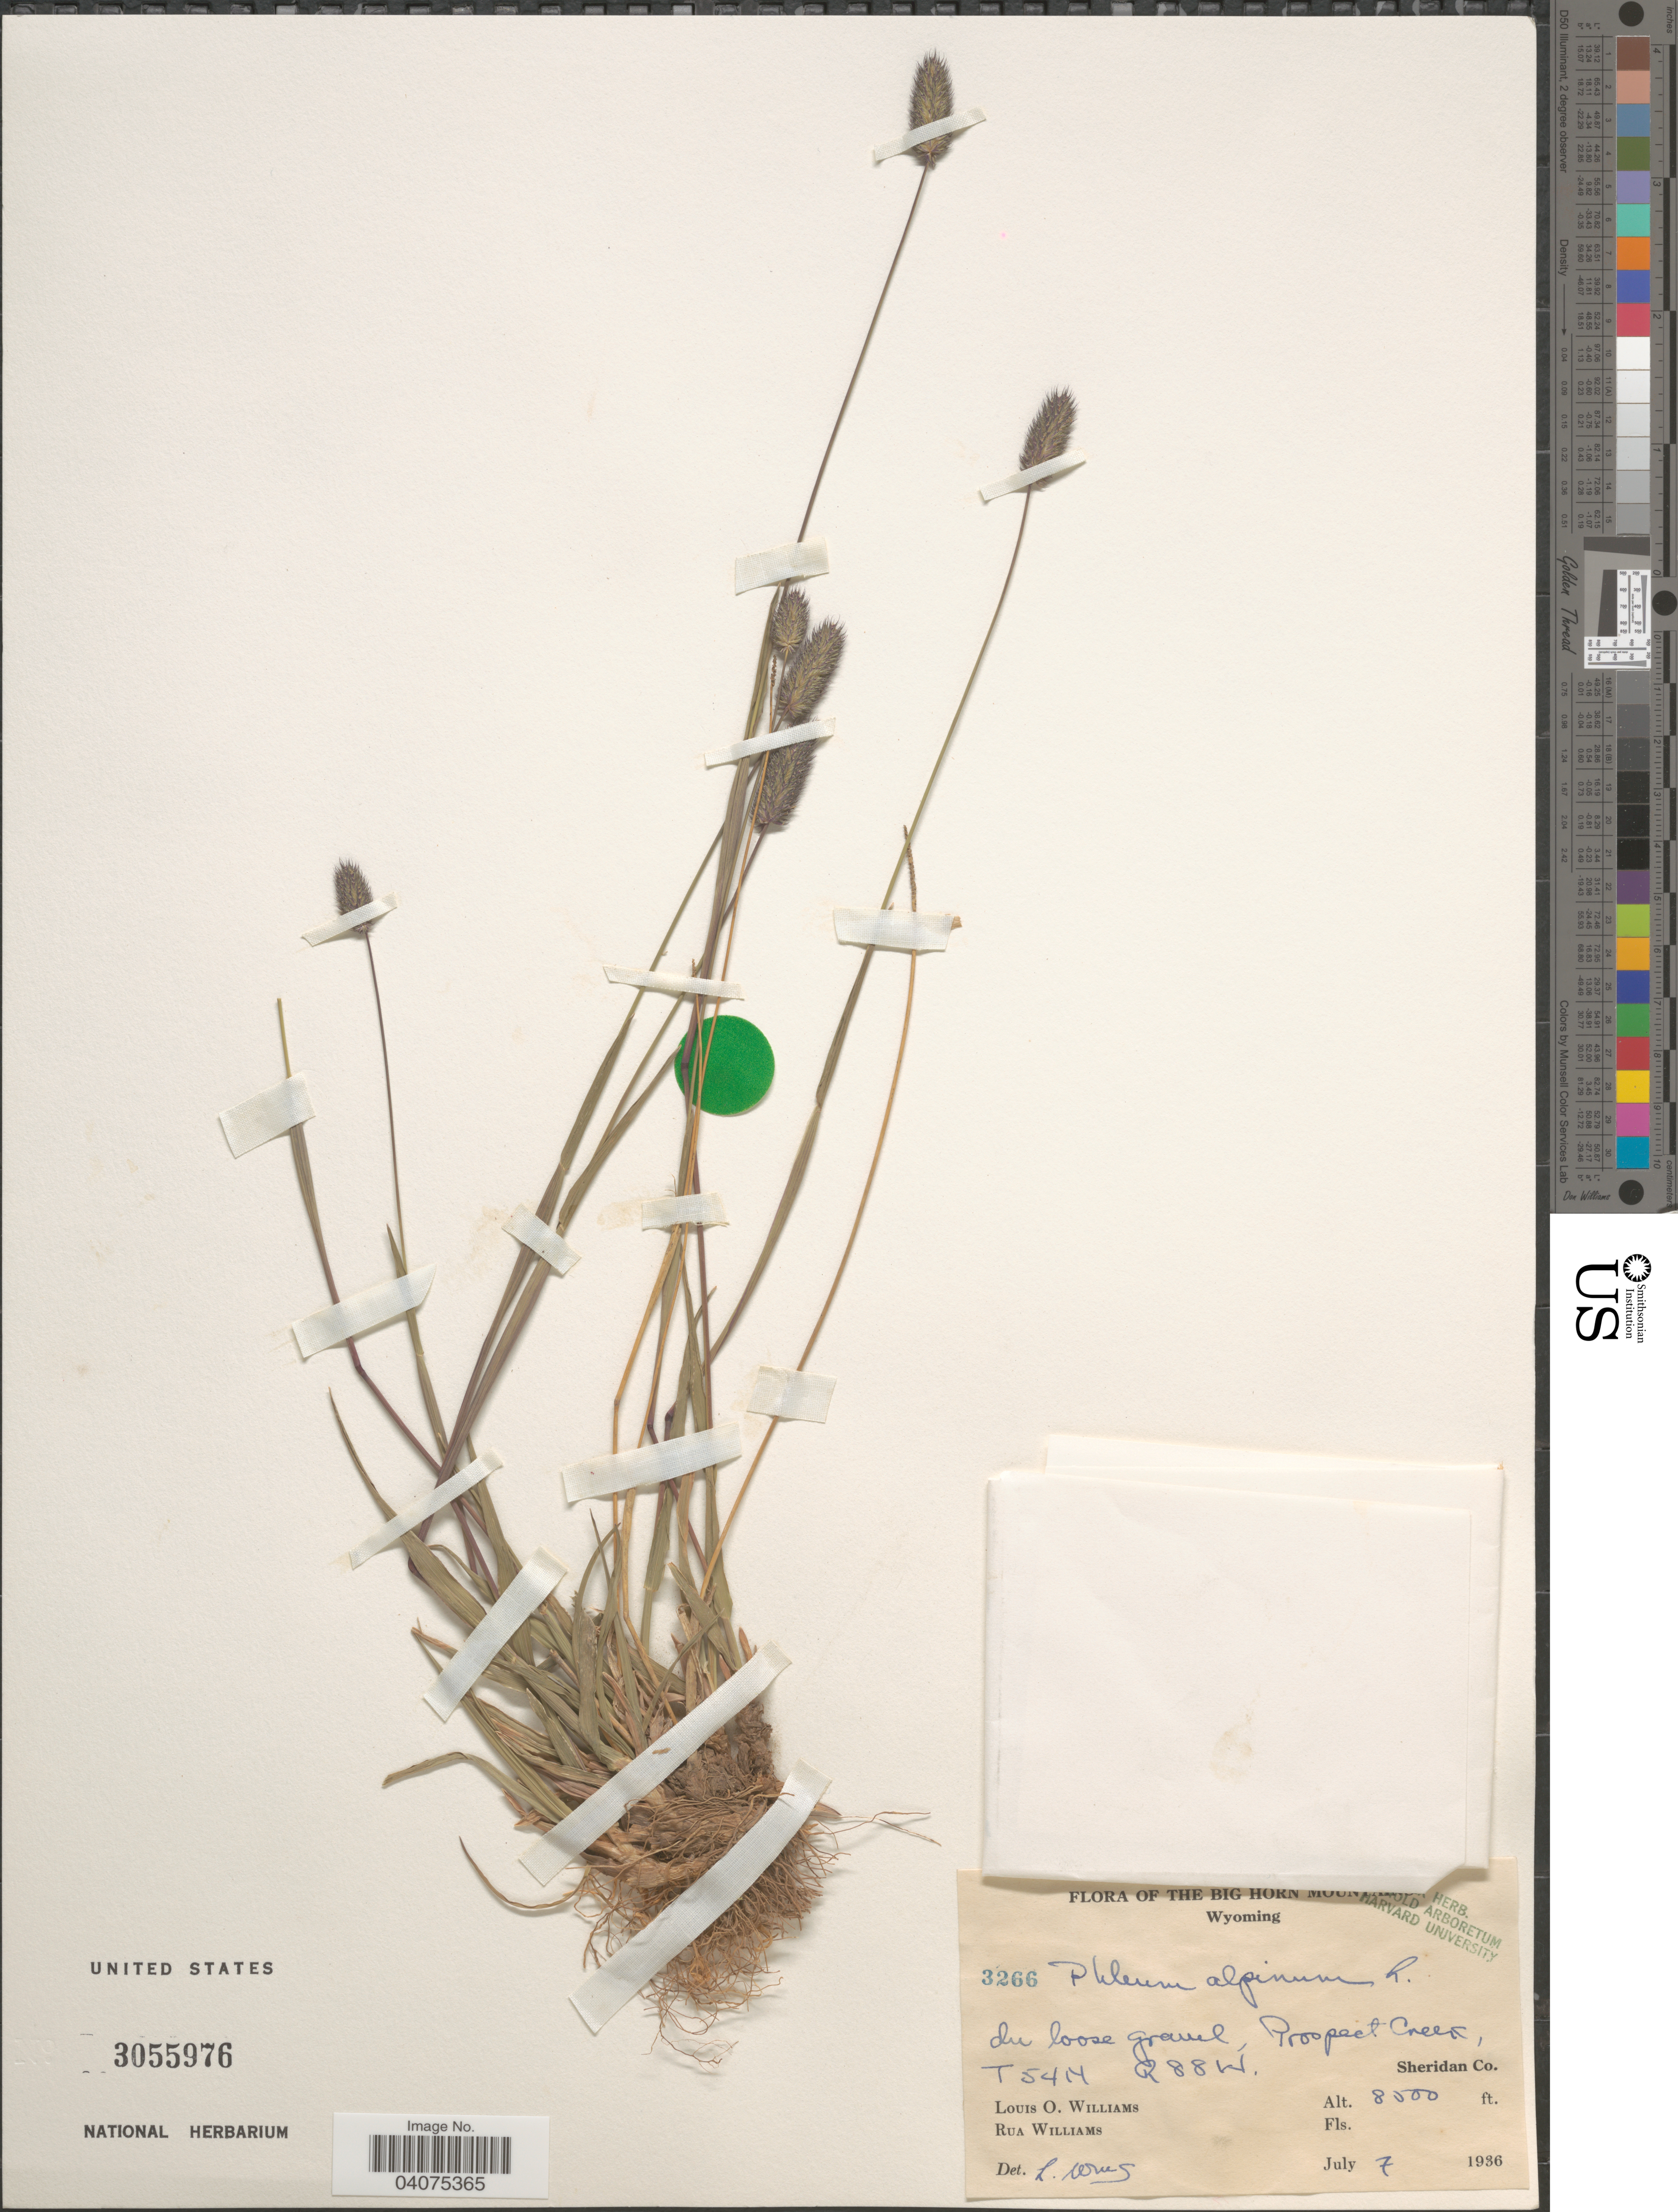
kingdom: Plantae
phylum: Tracheophyta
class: Liliopsida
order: Poales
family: Poaceae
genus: Phleum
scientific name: Phleum alpinum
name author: L.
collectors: L. O. Williams & R. P. Williams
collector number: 3266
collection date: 1936-07-07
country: United States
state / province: Wyoming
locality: Big Horn Mountain. Prospect Creek, T54N R88W. Sheridan Co.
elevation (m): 2591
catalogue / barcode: US 3055976